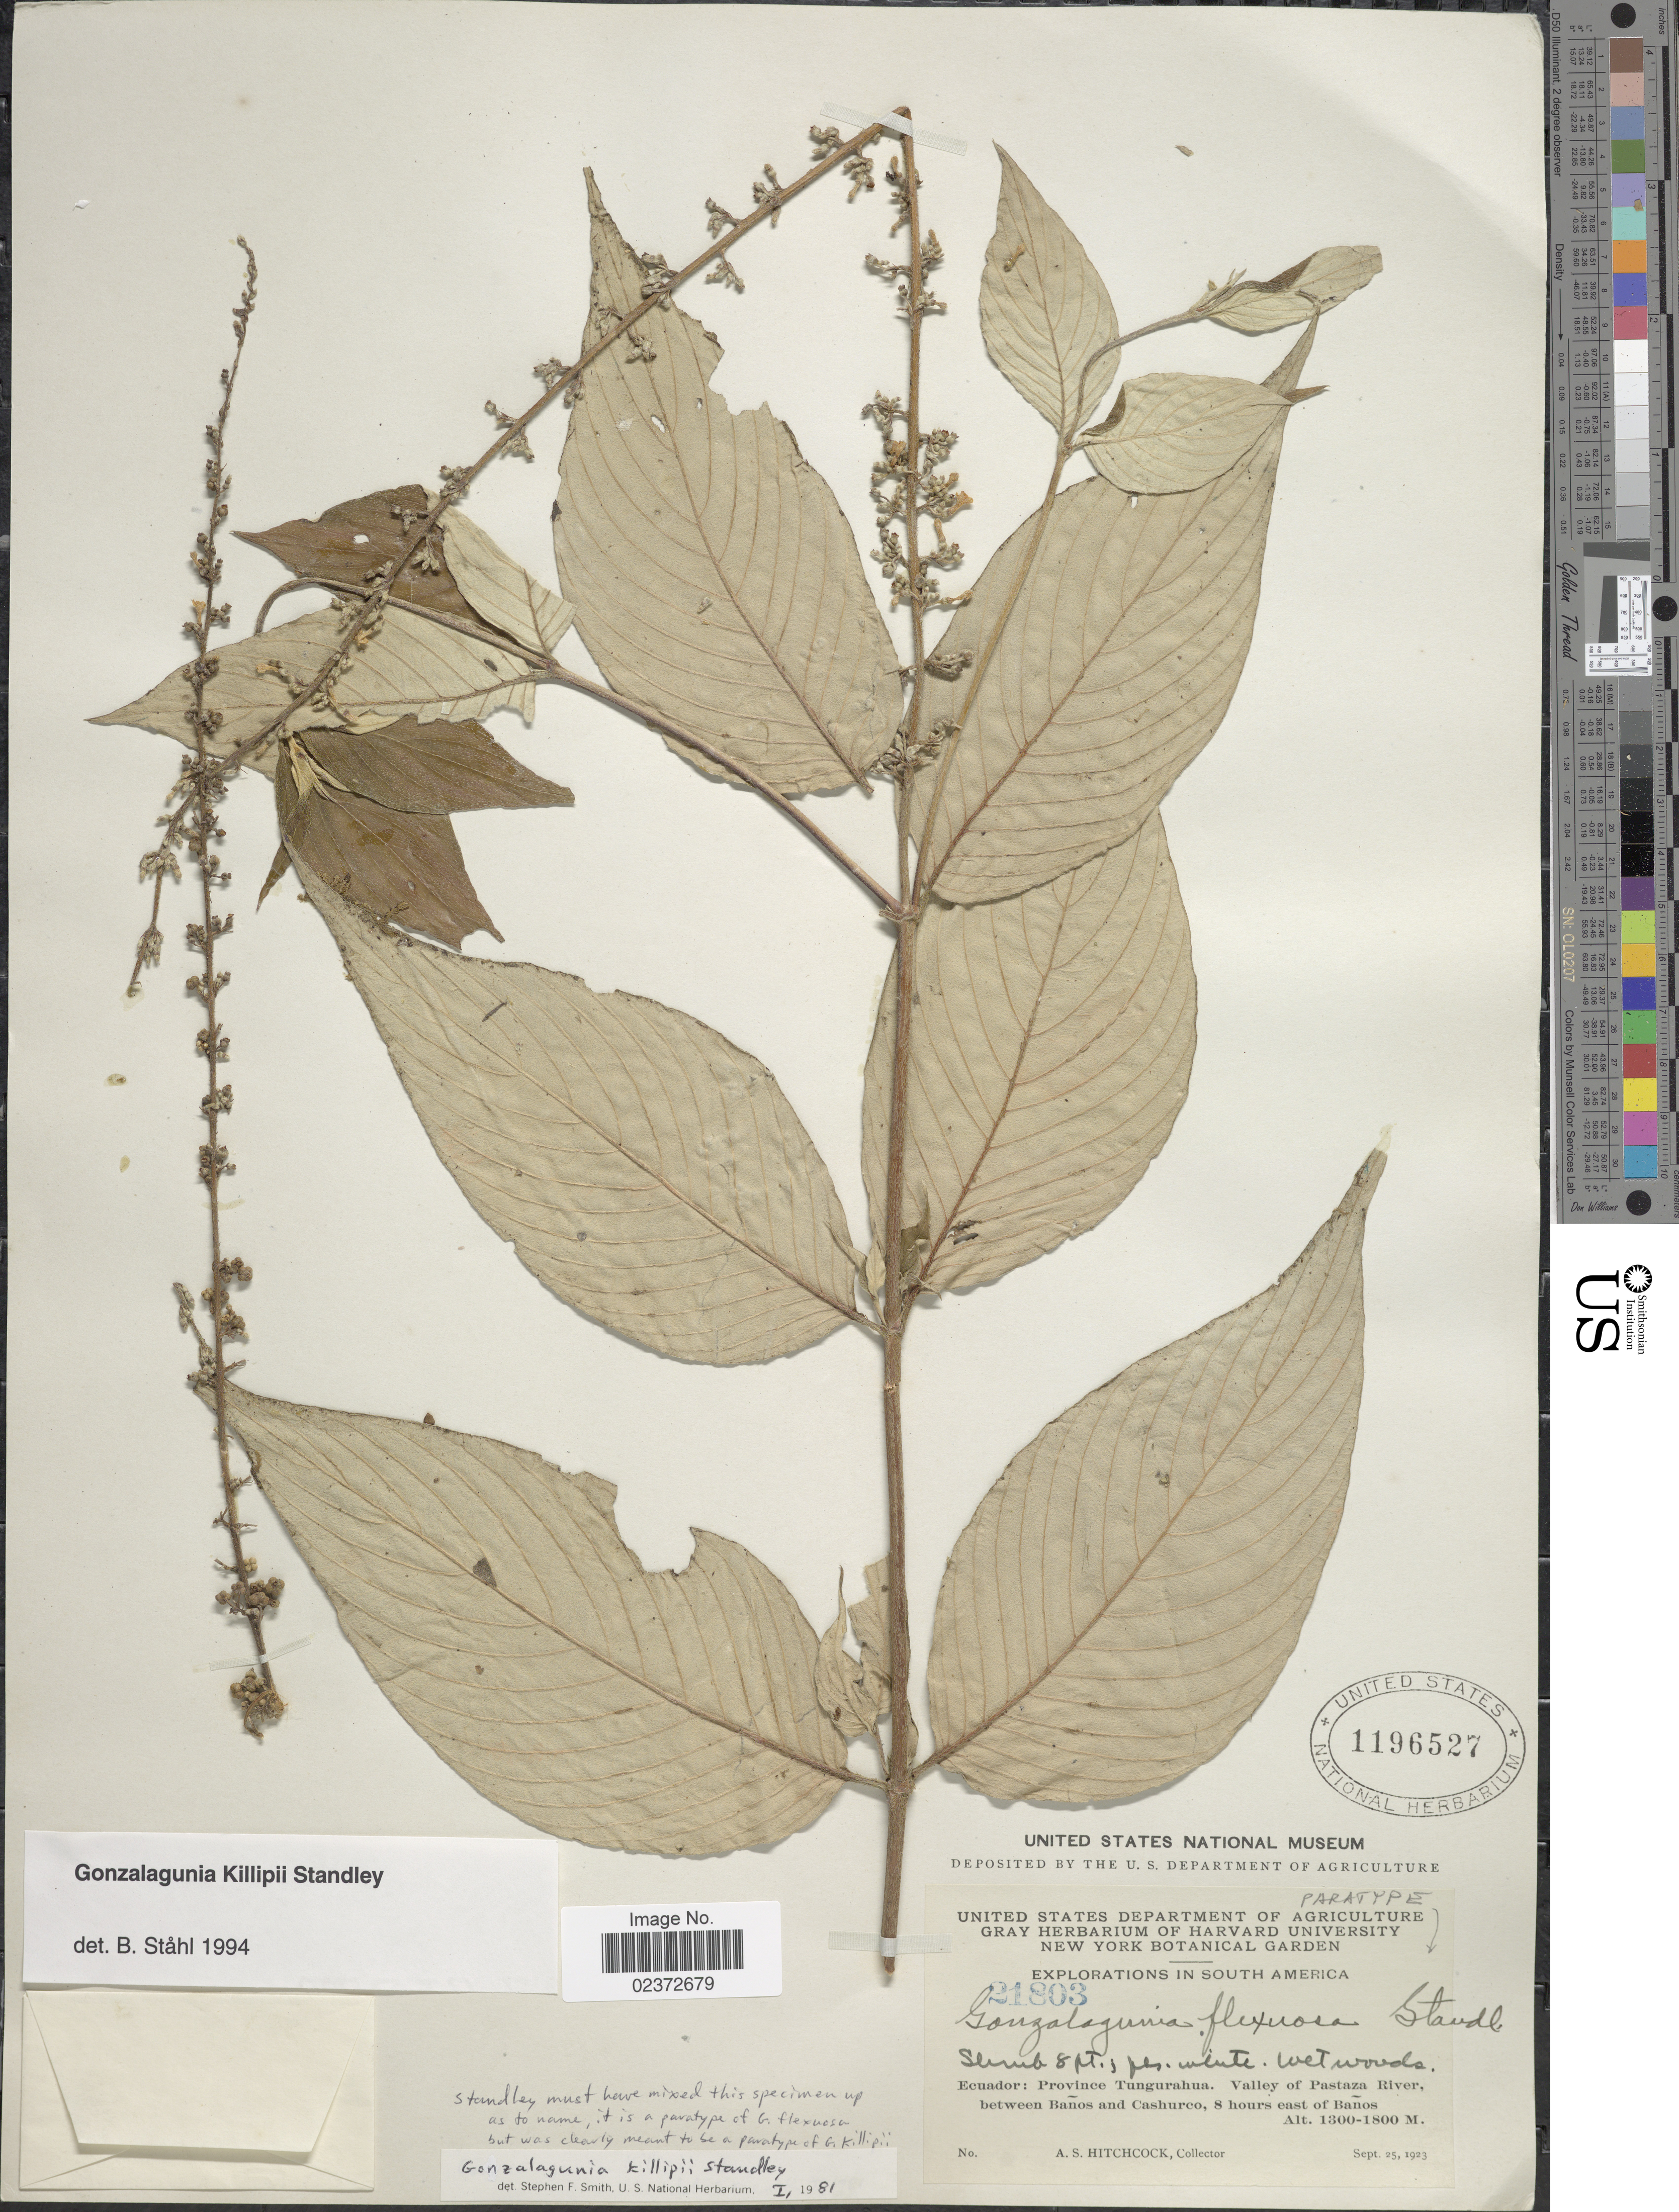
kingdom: Plantae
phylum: Tracheophyta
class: Magnoliopsida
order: Gentianales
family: Rubiaceae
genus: Gonzalagunia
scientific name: Gonzalagunia killipii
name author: Standl.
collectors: A. S. Hitchcock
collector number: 21803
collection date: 1923-09-25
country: Ecuador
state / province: Tungurahua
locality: Valley of Pastaza River, between Banos and Cashurco, 8 hours east of Banos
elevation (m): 1300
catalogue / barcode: US 1196527